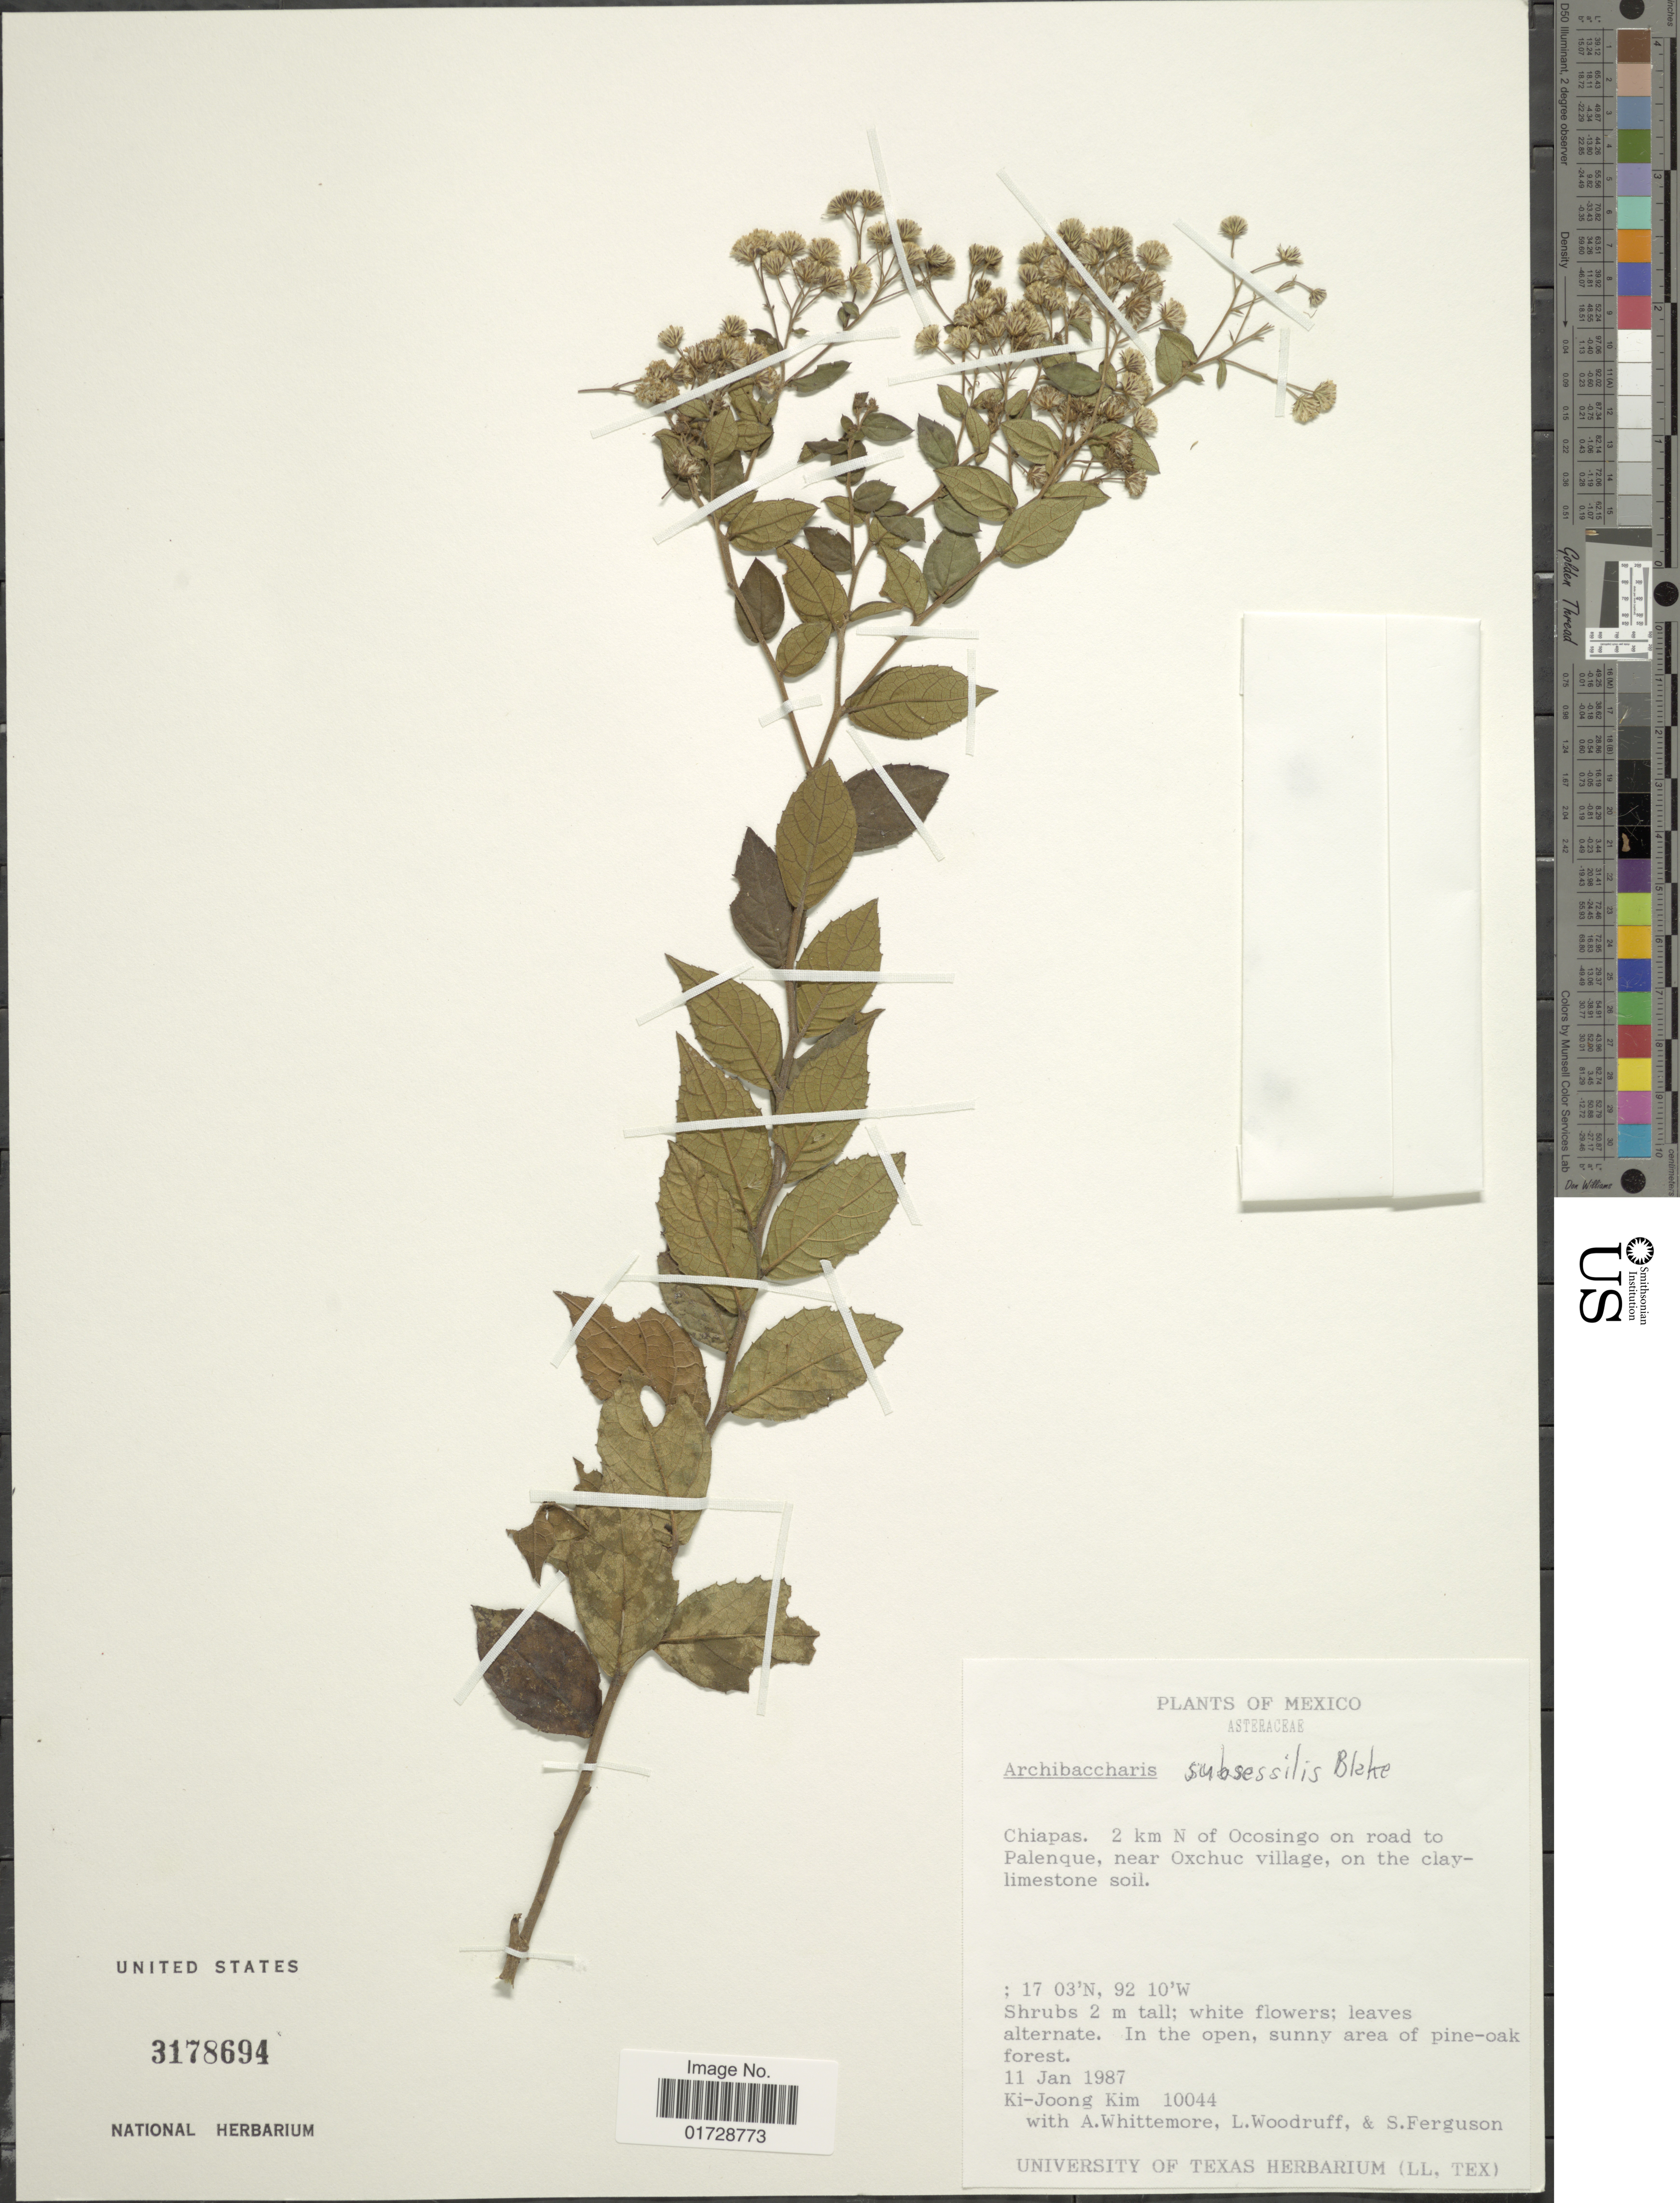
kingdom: Plantae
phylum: Tracheophyta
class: Magnoliopsida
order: Asterales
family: Asteraceae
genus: Archibaccharis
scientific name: Archibaccharis subsessilis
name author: S.F. Blake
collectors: K. Kim, A. Whittemore, L. Woodruff & S. Fergusson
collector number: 10044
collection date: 1987-01-11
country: Mexico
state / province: Chiapas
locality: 2 km N of Ocosingo on road to Palenque, near Oxchuc village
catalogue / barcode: US 3178694